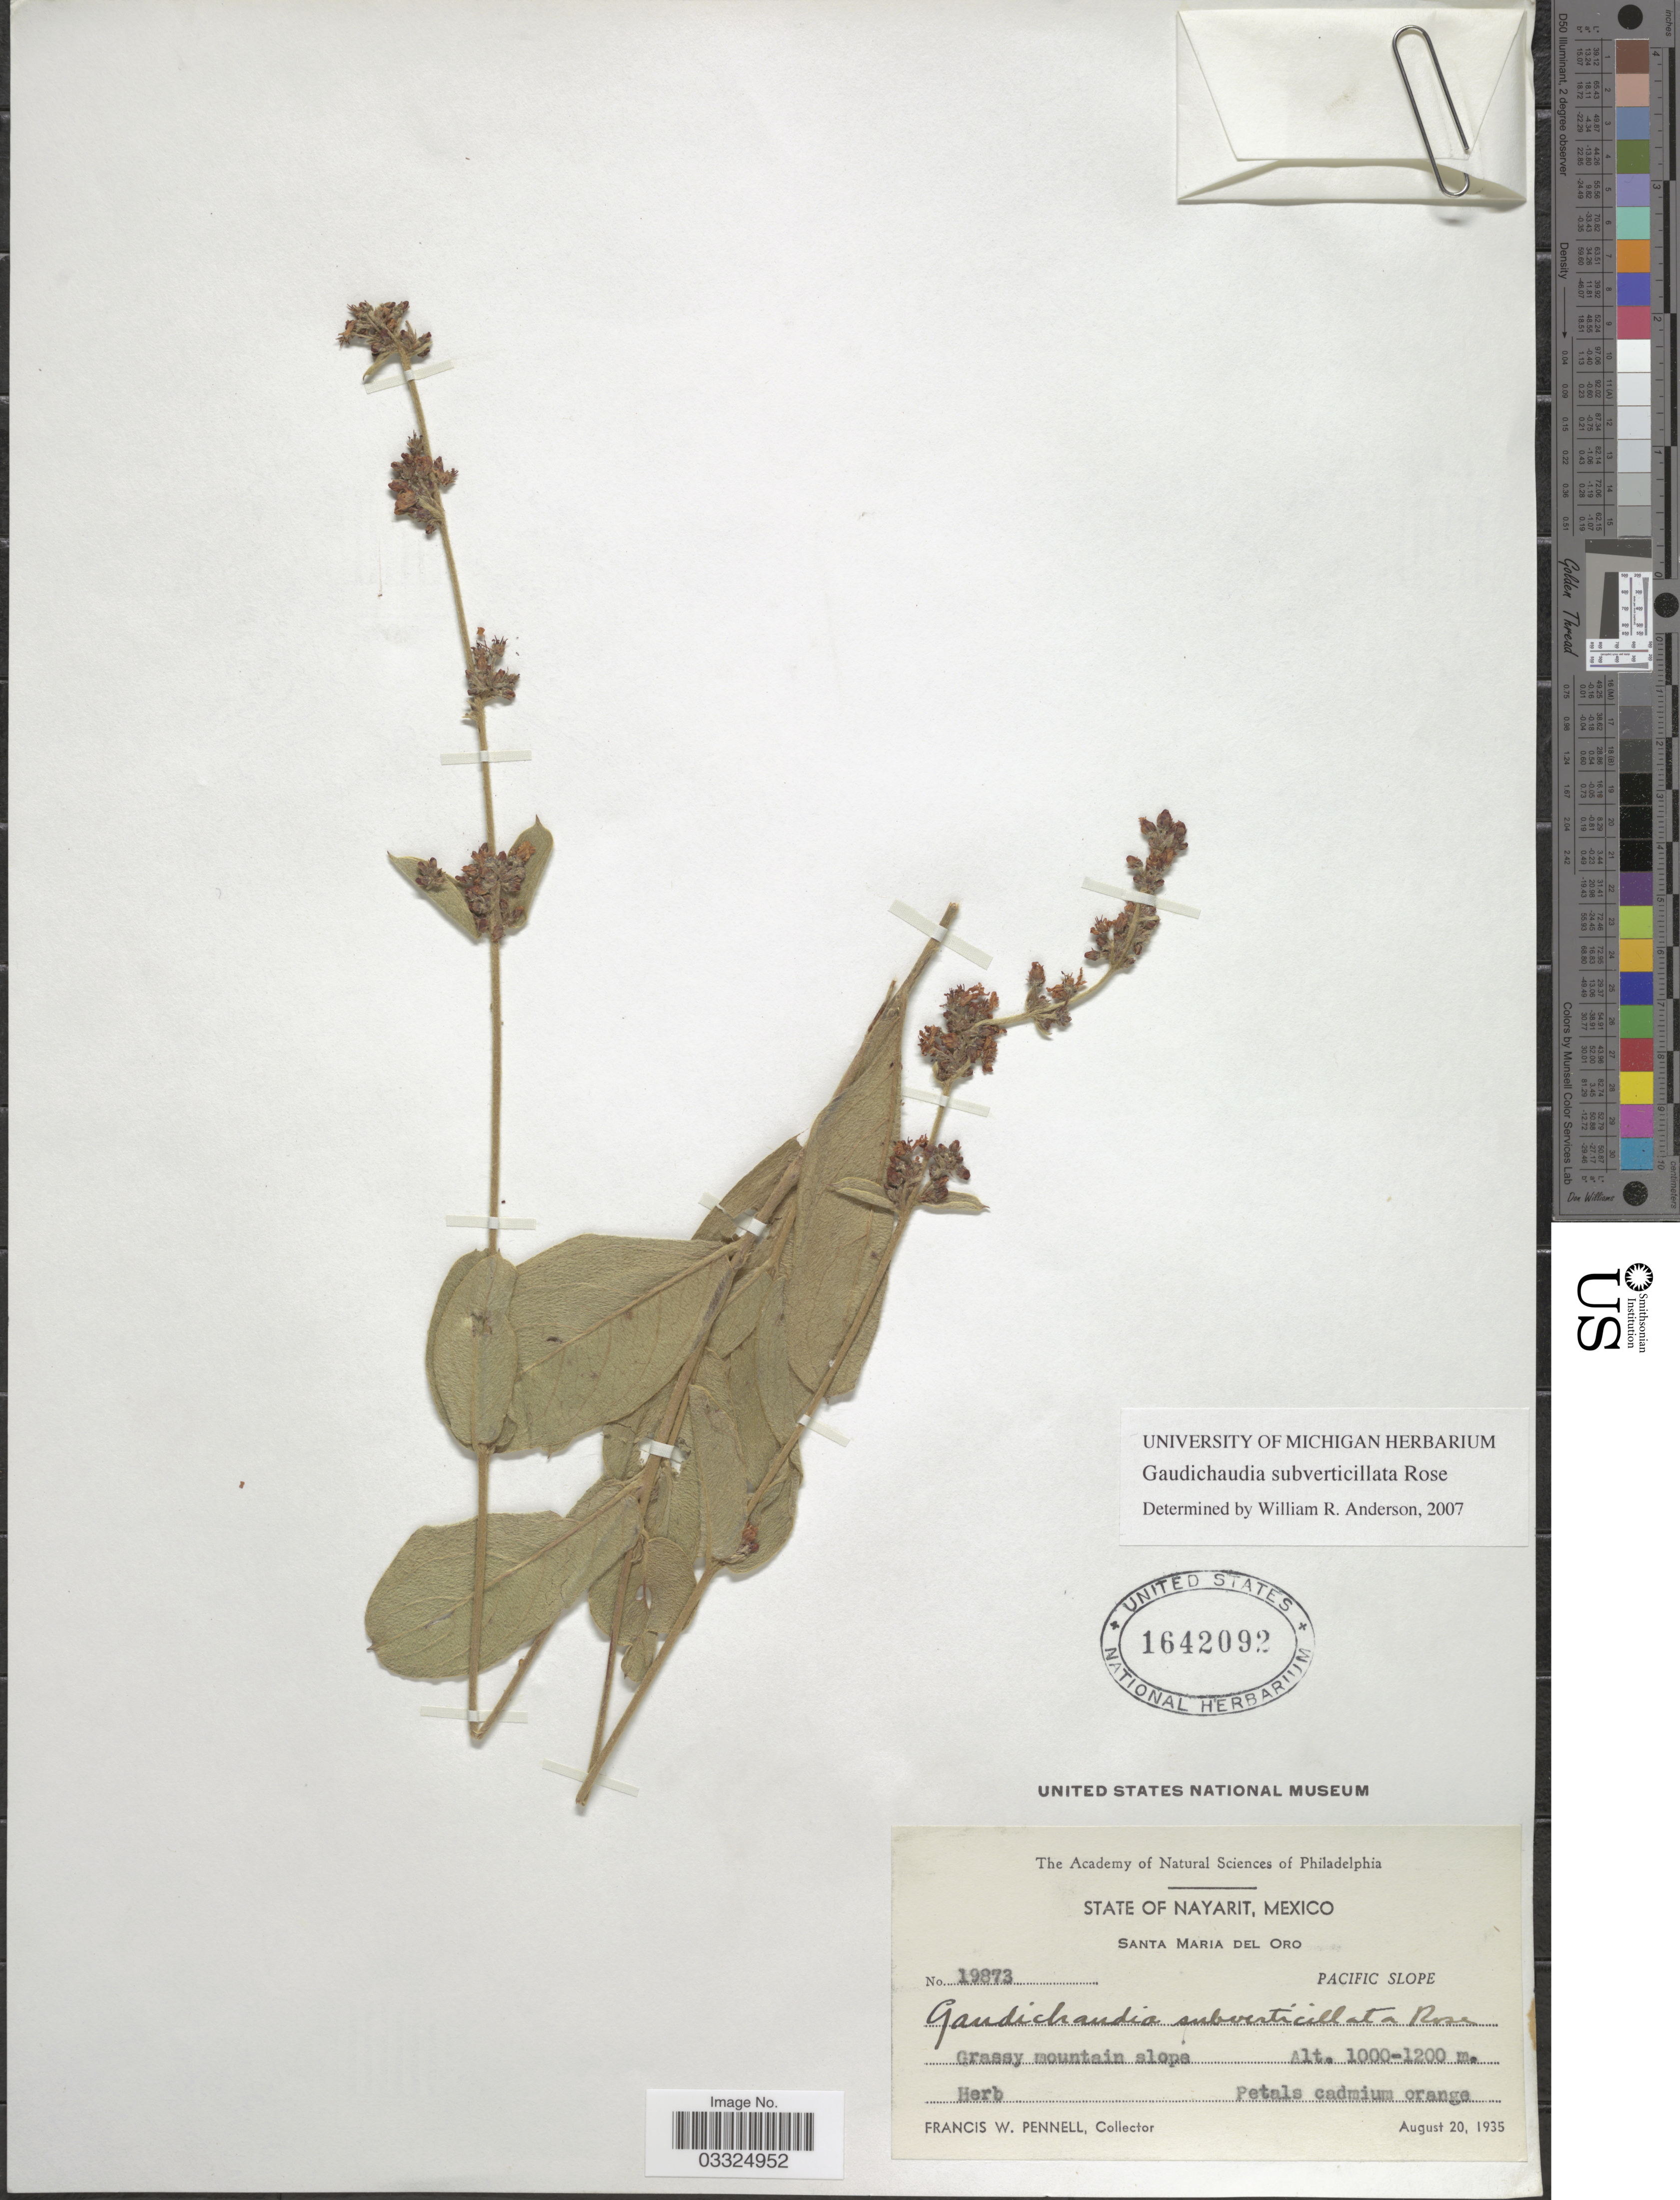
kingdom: Plantae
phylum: Tracheophyta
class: Magnoliopsida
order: Malpighiales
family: Malpighiaceae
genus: Gaudichaudia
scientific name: Gaudichaudia subverticillata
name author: Rose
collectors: F. W. Pennell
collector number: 19873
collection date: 1935-08-20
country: Mexico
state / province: Nayarit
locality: Santa Maria Del Oro. Pacific Slope.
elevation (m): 1000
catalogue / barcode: US 1642092